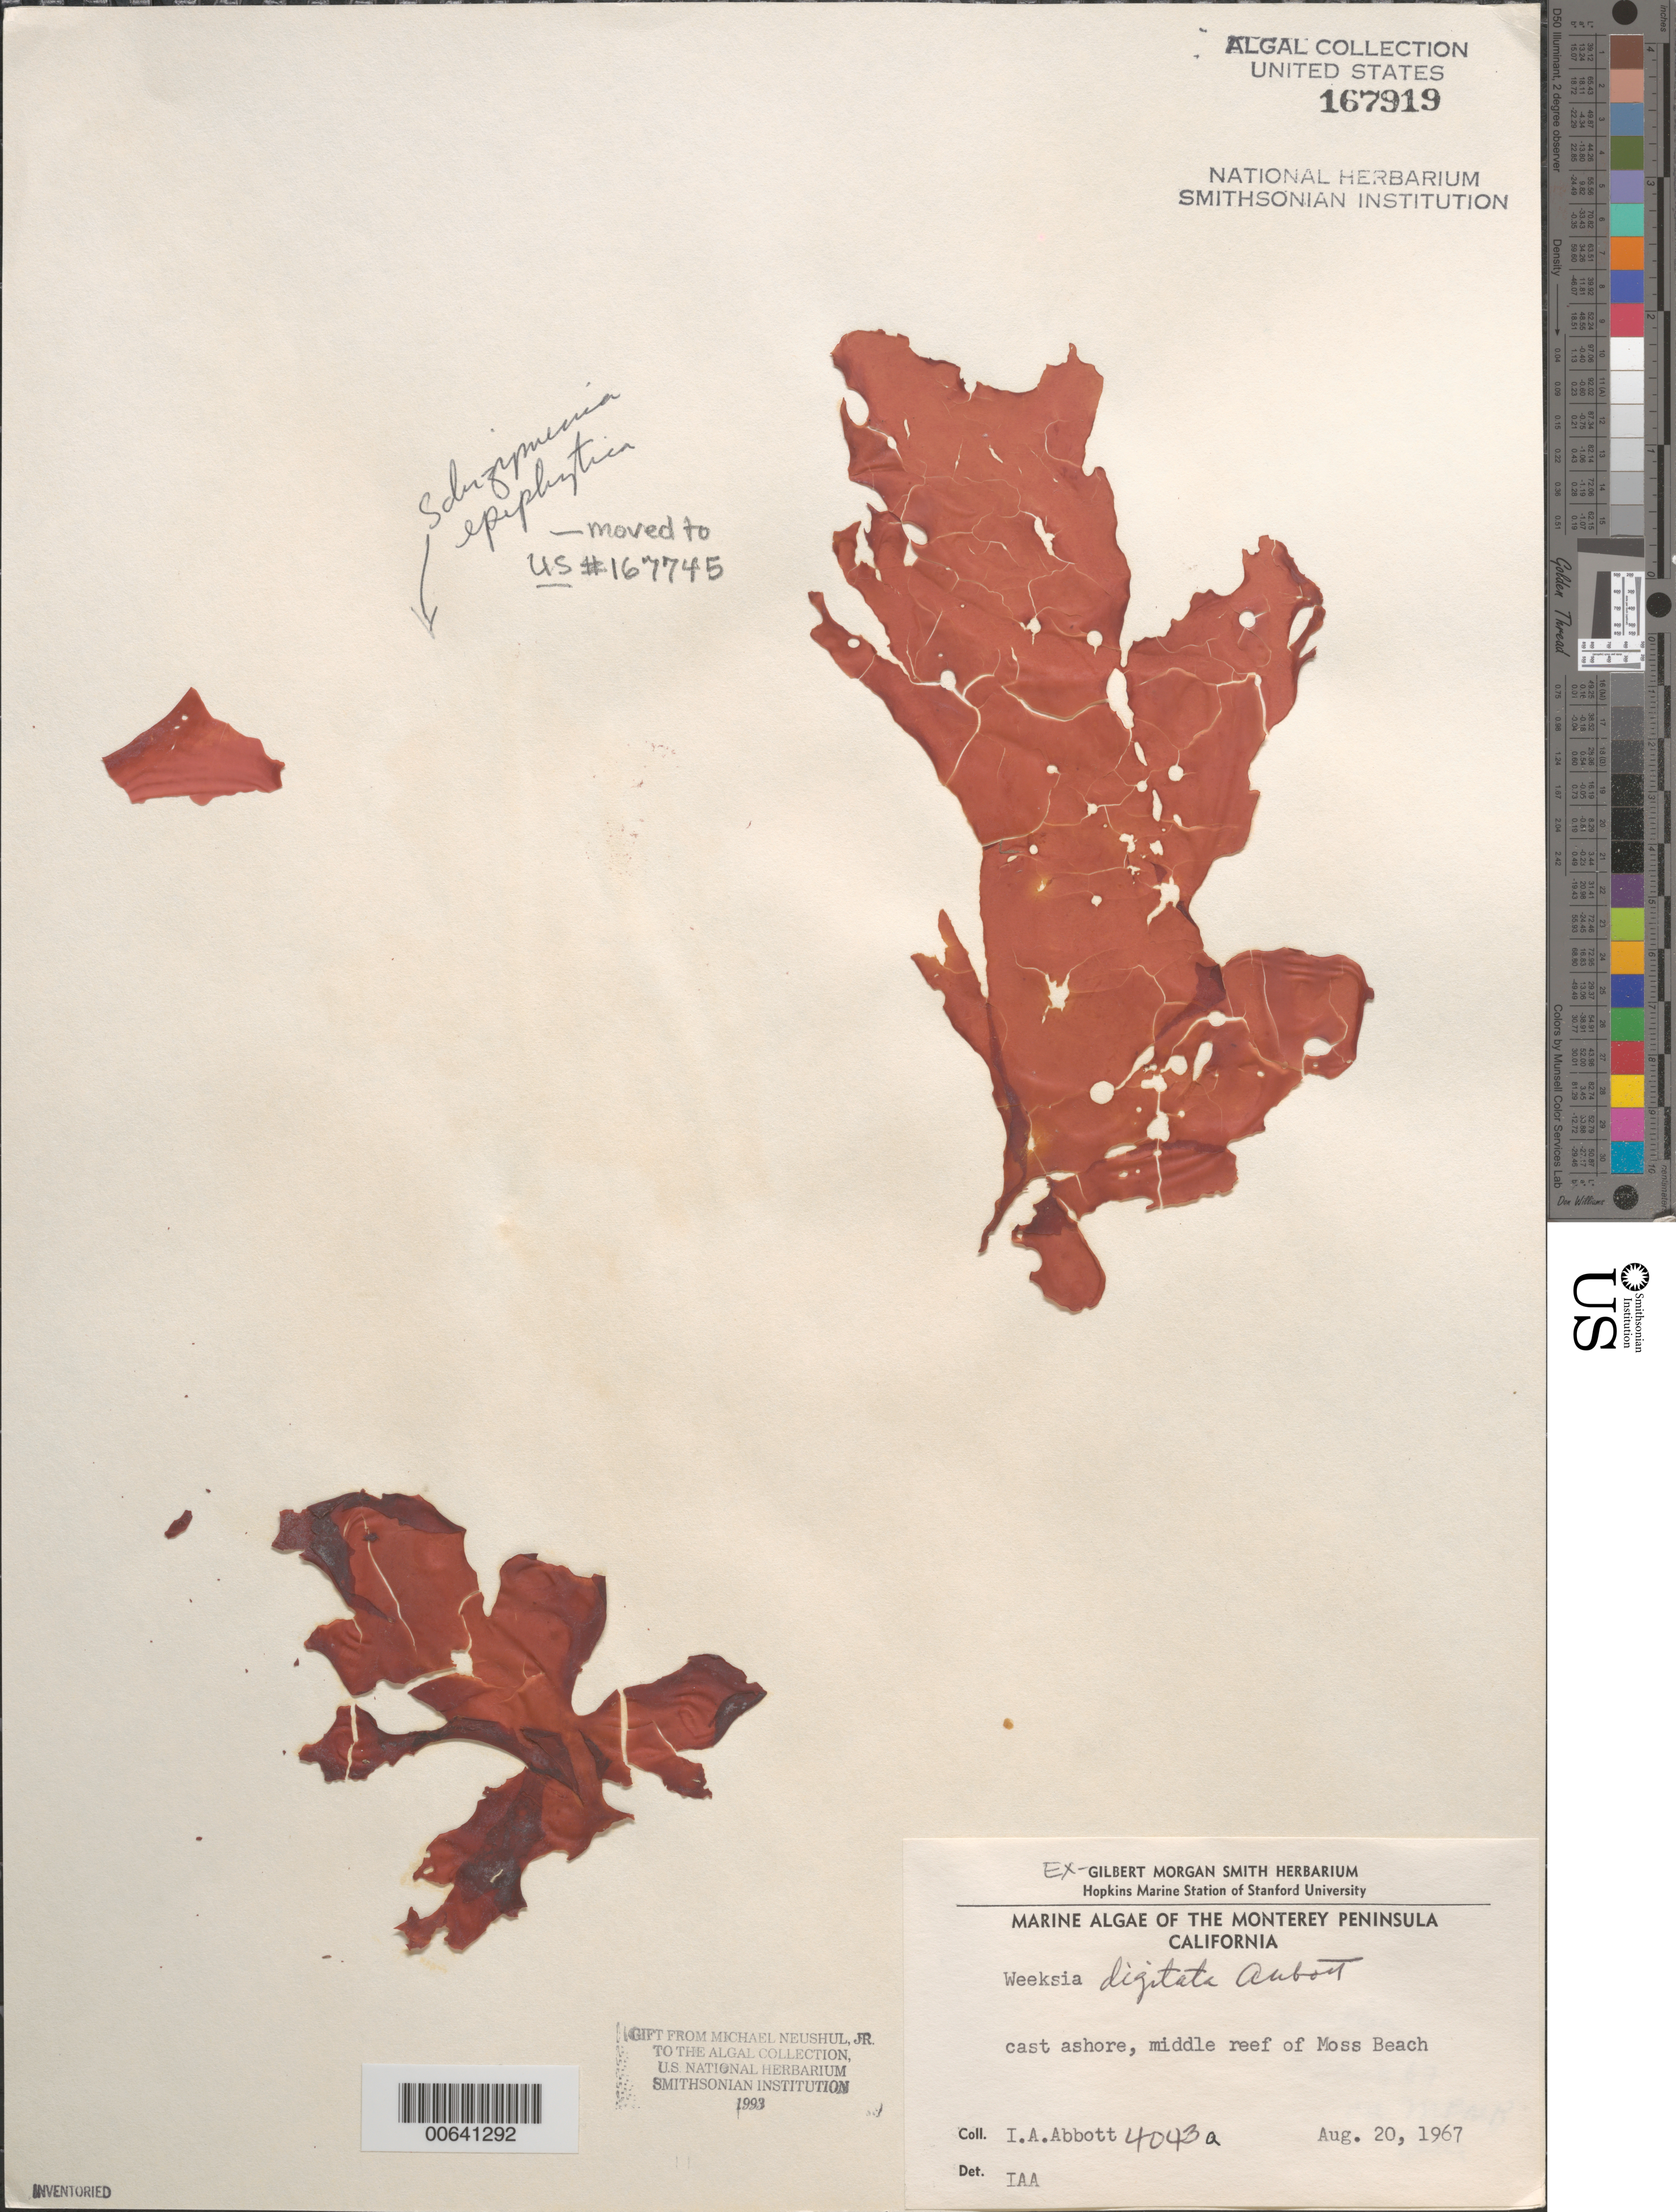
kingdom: Plantae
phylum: Rhodophyta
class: Florideophyceae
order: Gigartinales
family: Dumontiaceae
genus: Weeksia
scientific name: Weeksia digitata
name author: I.A. Abbott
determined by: Abbott, Isabella A.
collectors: I. A. Abbott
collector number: IAA 4043a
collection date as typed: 20 Aug 1967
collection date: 1967-08-20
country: United States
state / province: California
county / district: Monterey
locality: Middle Reef of Moss Beach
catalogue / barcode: US 167919